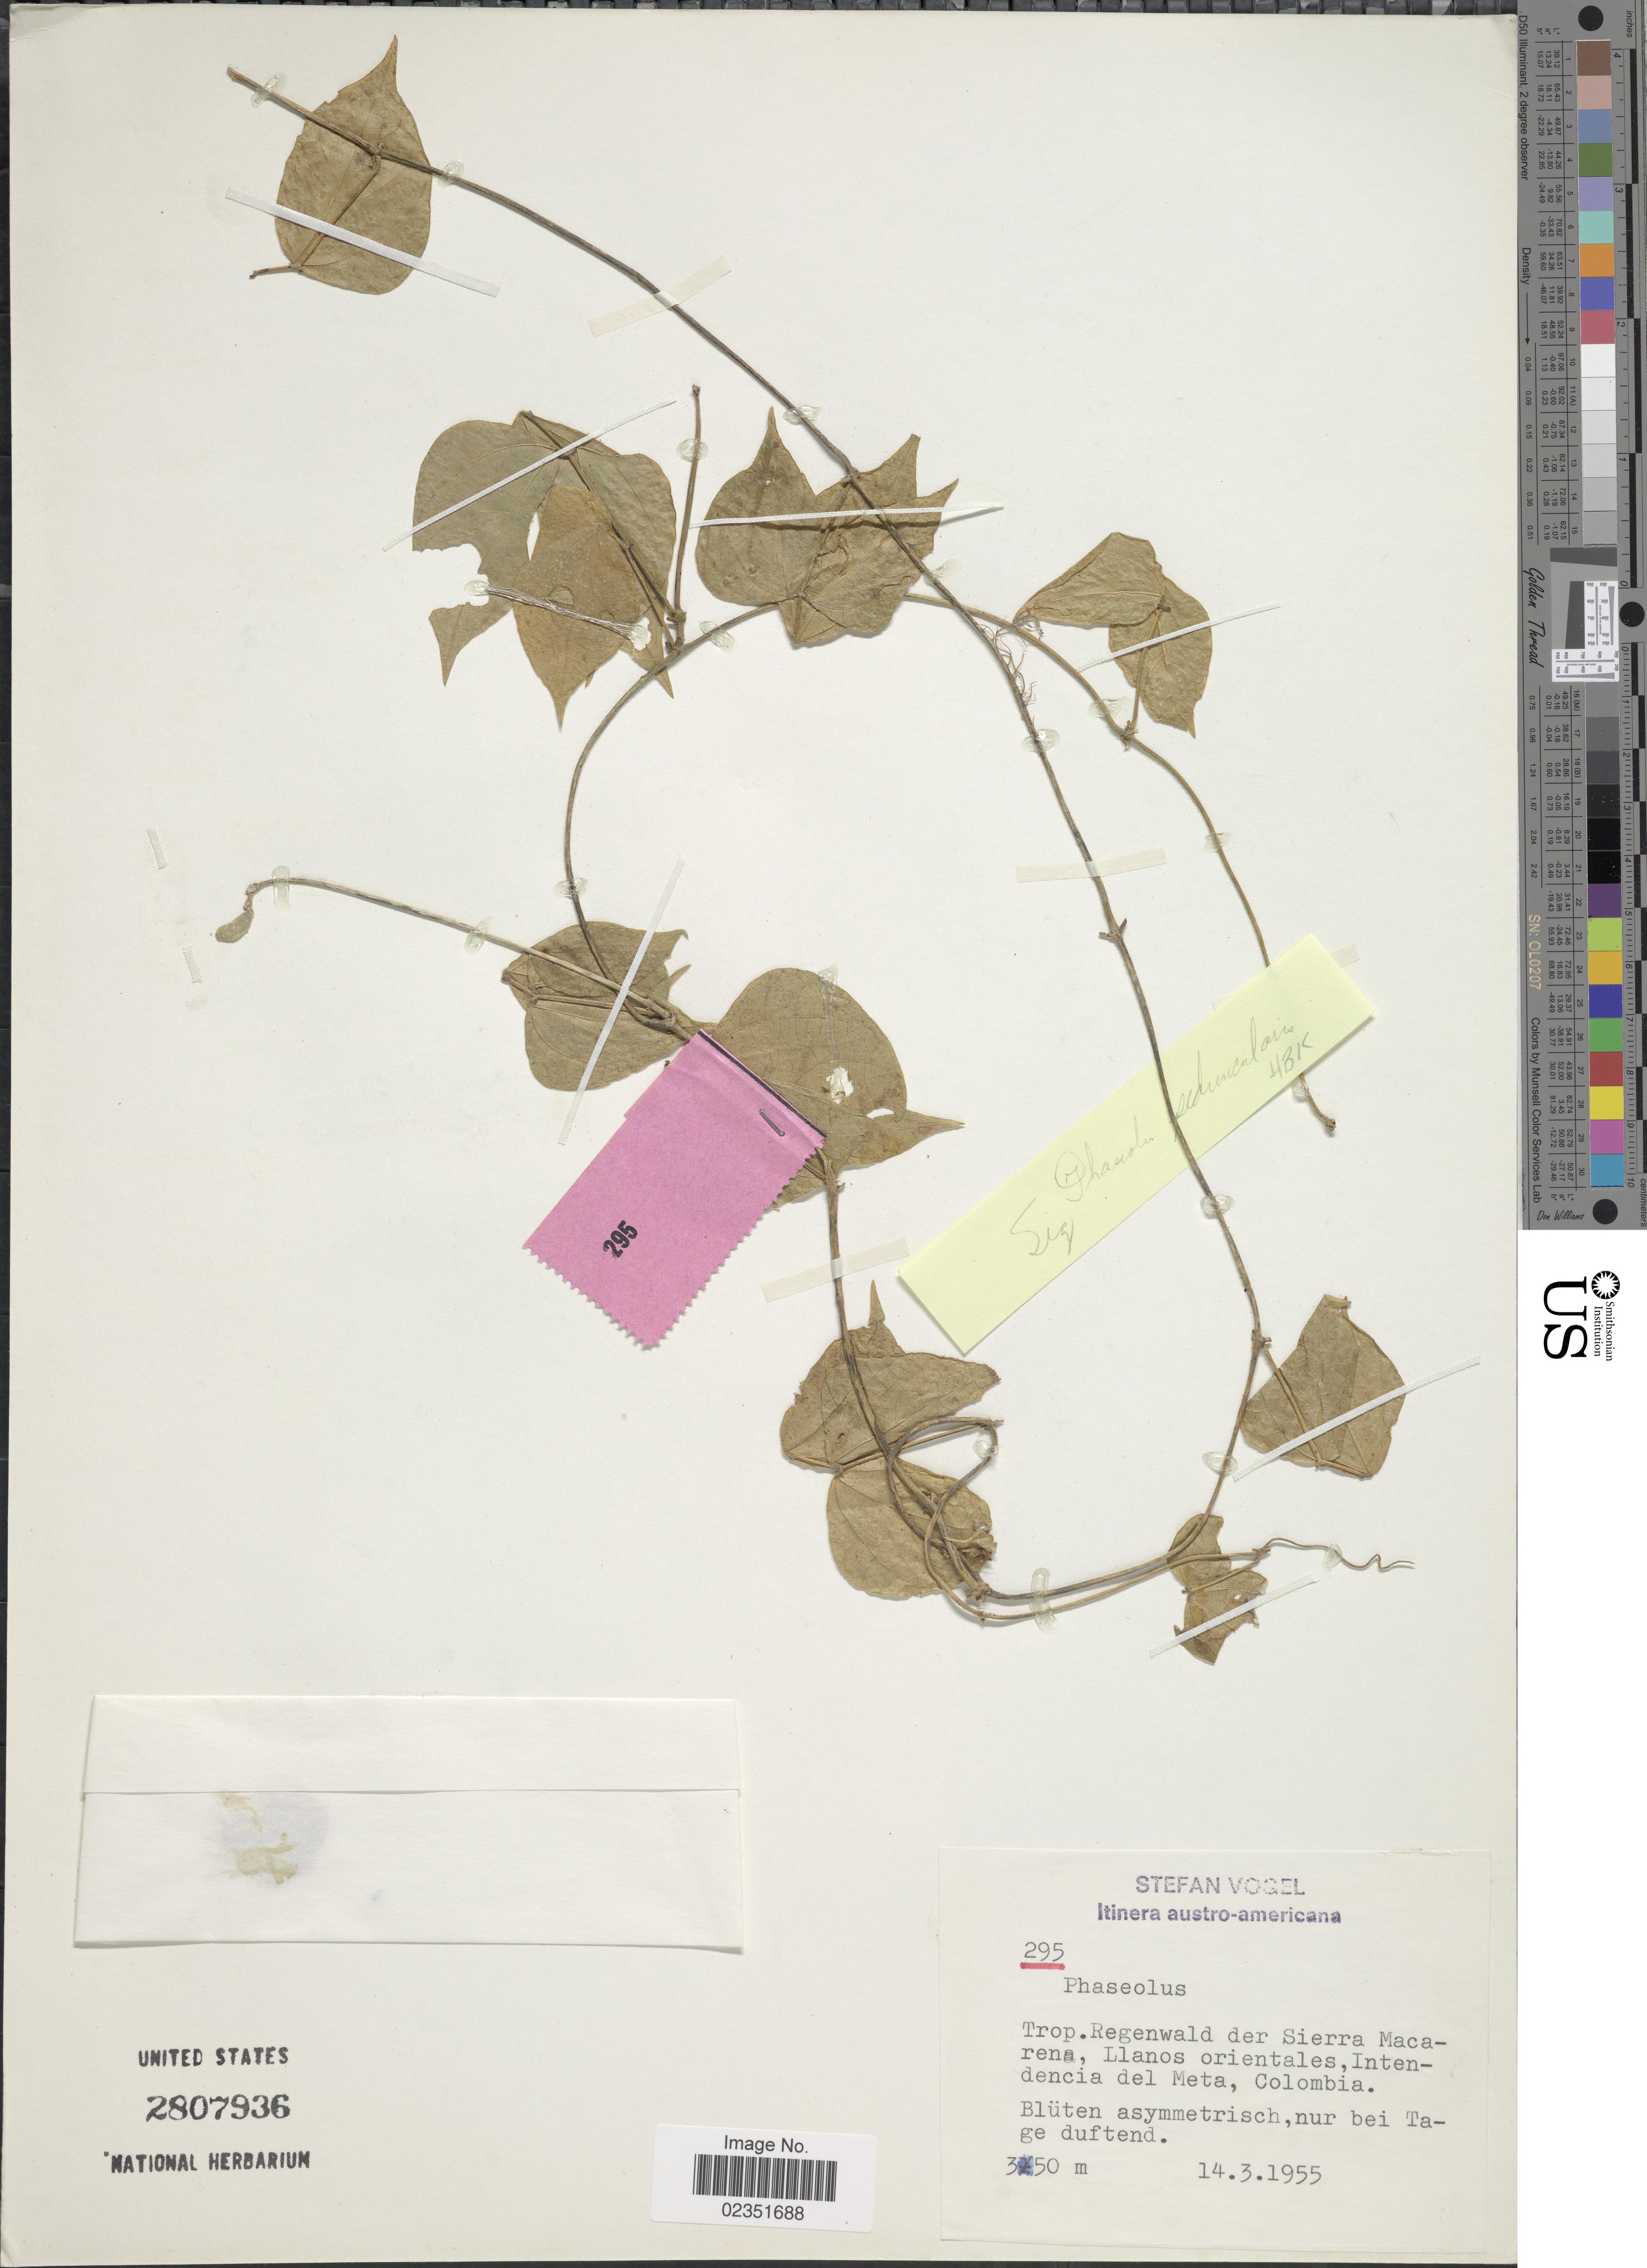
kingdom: Plantae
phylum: Tracheophyta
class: Magnoliopsida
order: Fabales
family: Fabaceae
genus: Phaseolus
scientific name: Phaseolus sp.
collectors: S. Vogel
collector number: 295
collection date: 1955-03-14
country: Colombia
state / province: Meta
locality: Trop. Regenwald der Sierra Macarena, Llanos orientales, Intendencia del Meta, Colombia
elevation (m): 350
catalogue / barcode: US 2807936